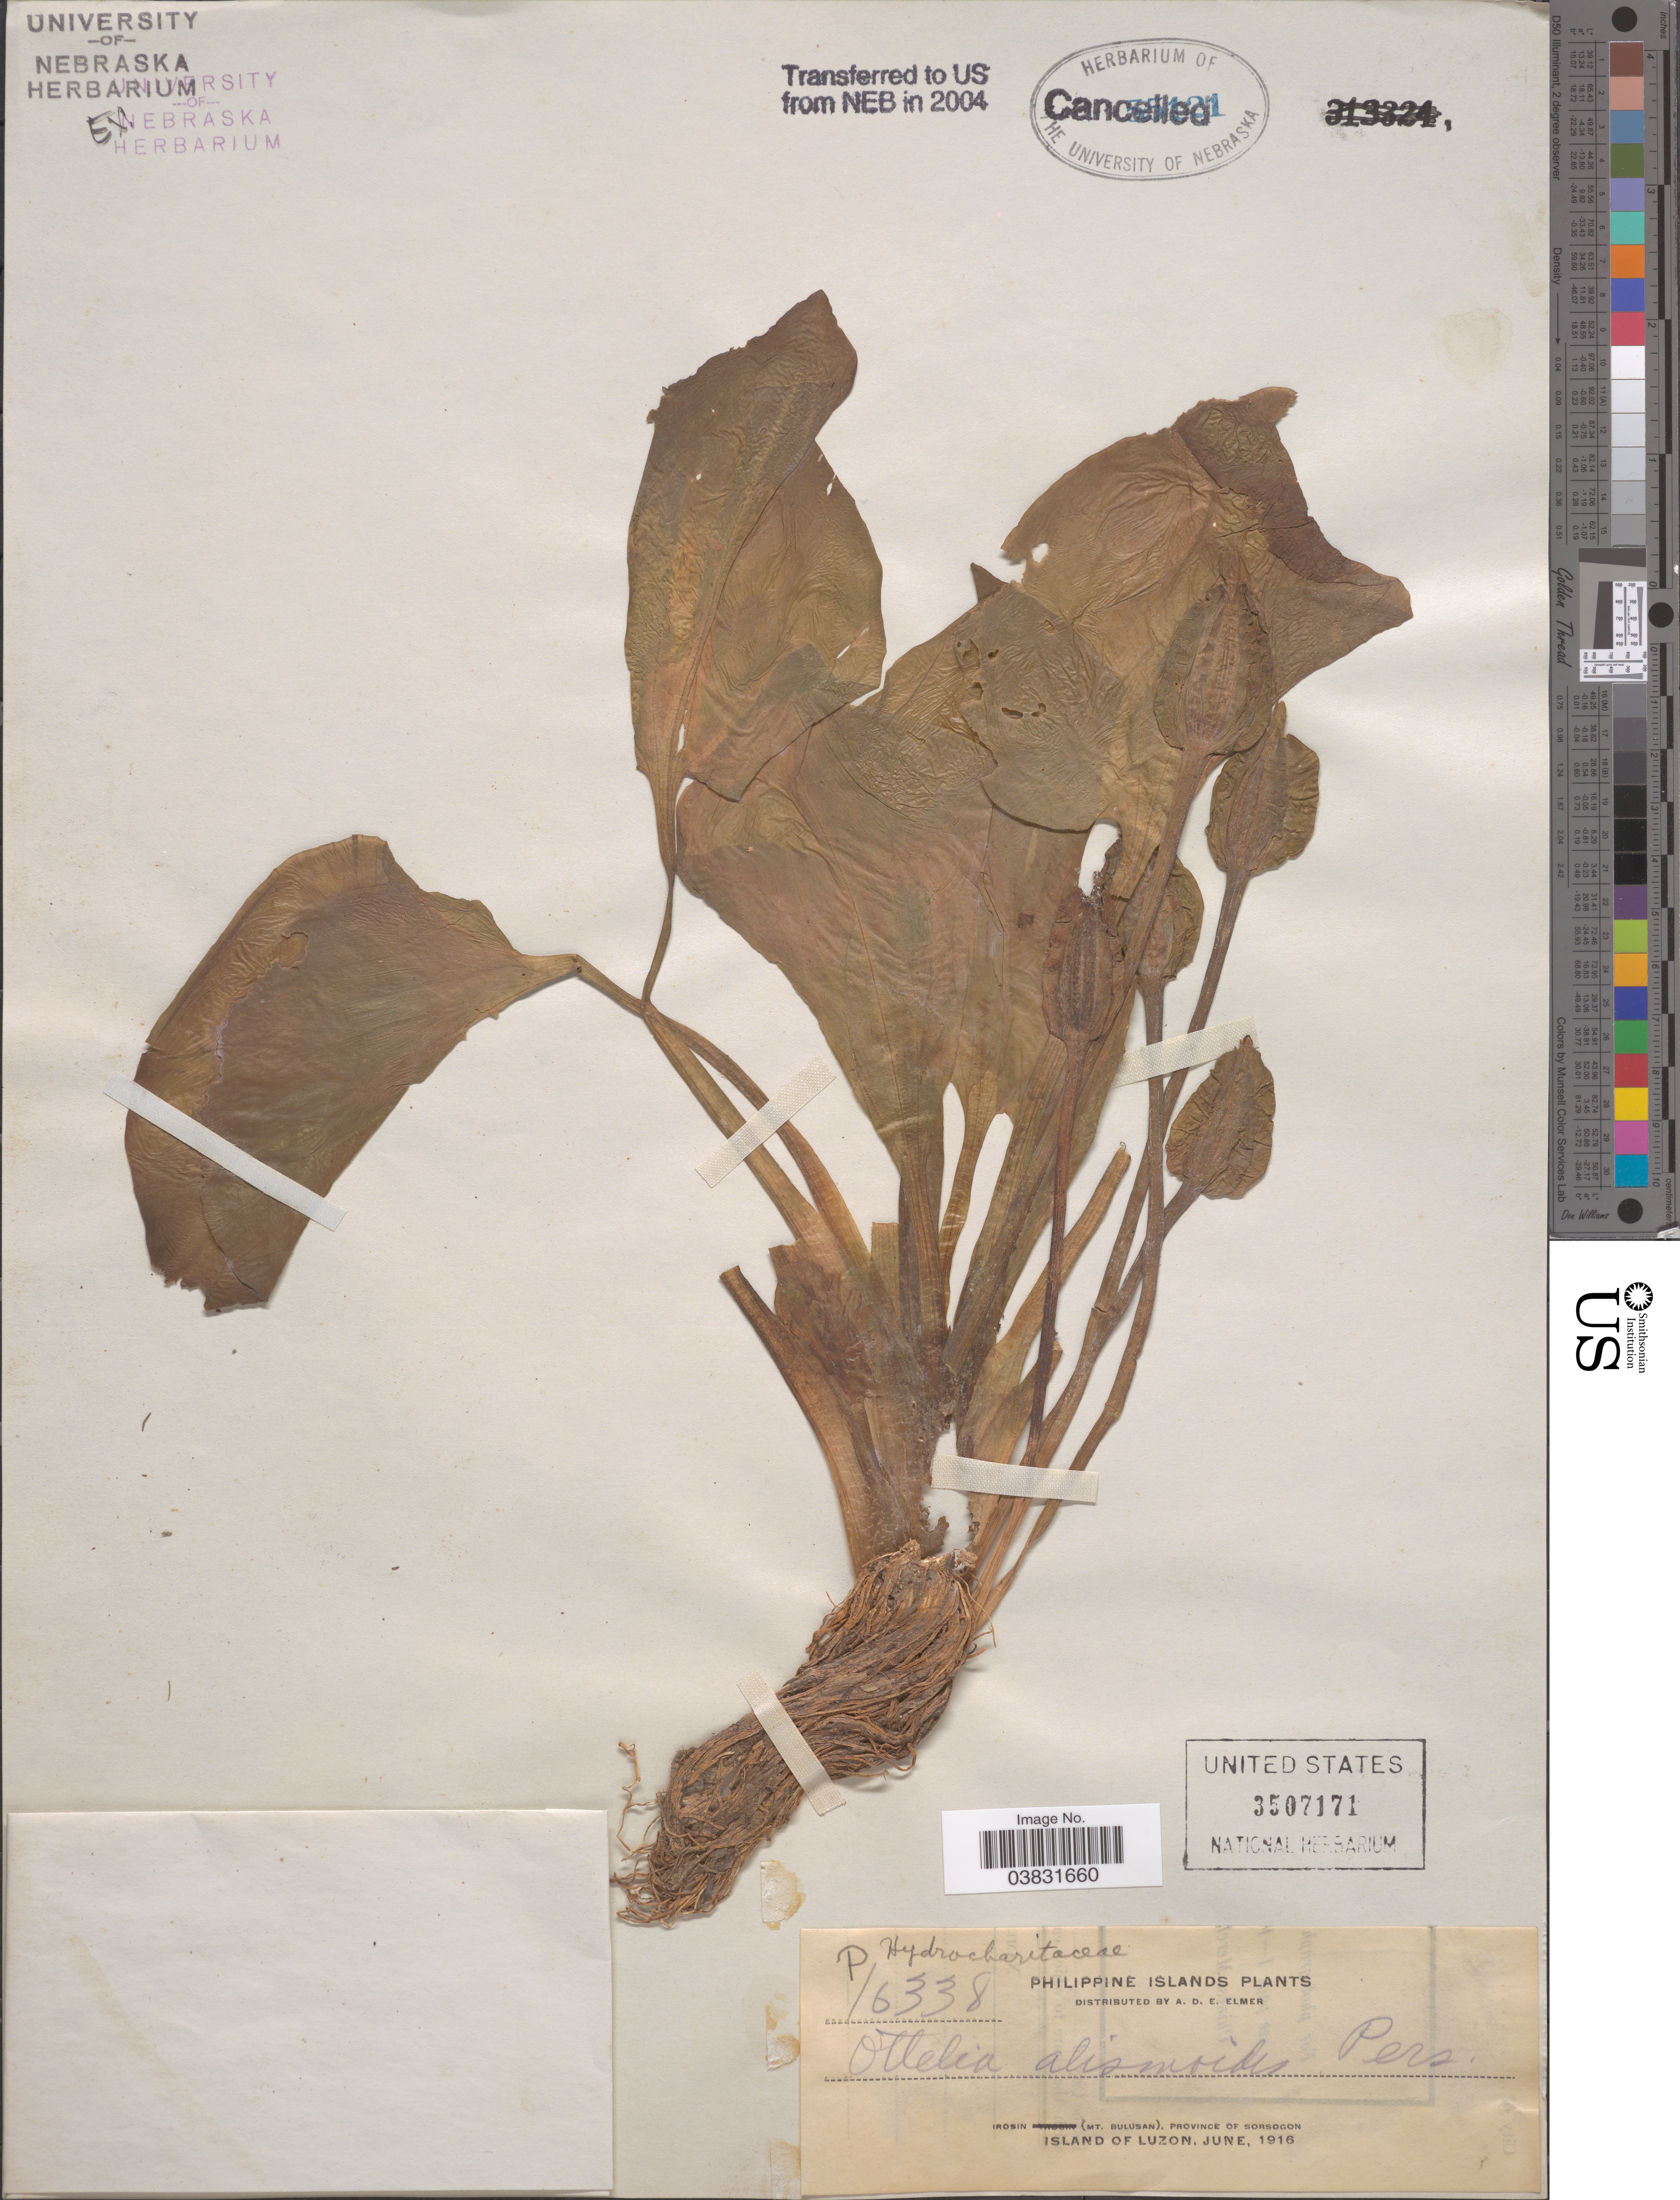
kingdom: Plantae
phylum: Tracheophyta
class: Liliopsida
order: Alismatales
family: Hydrocharitaceae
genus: Ottelia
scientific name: Ottelia alismoides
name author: Pers.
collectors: A. D. E. Elmer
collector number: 16338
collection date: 1916-06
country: Philippines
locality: Irosin (Mt. Bulusan), Province of Sorsogon. Island of Luzon.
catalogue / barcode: US 3507171